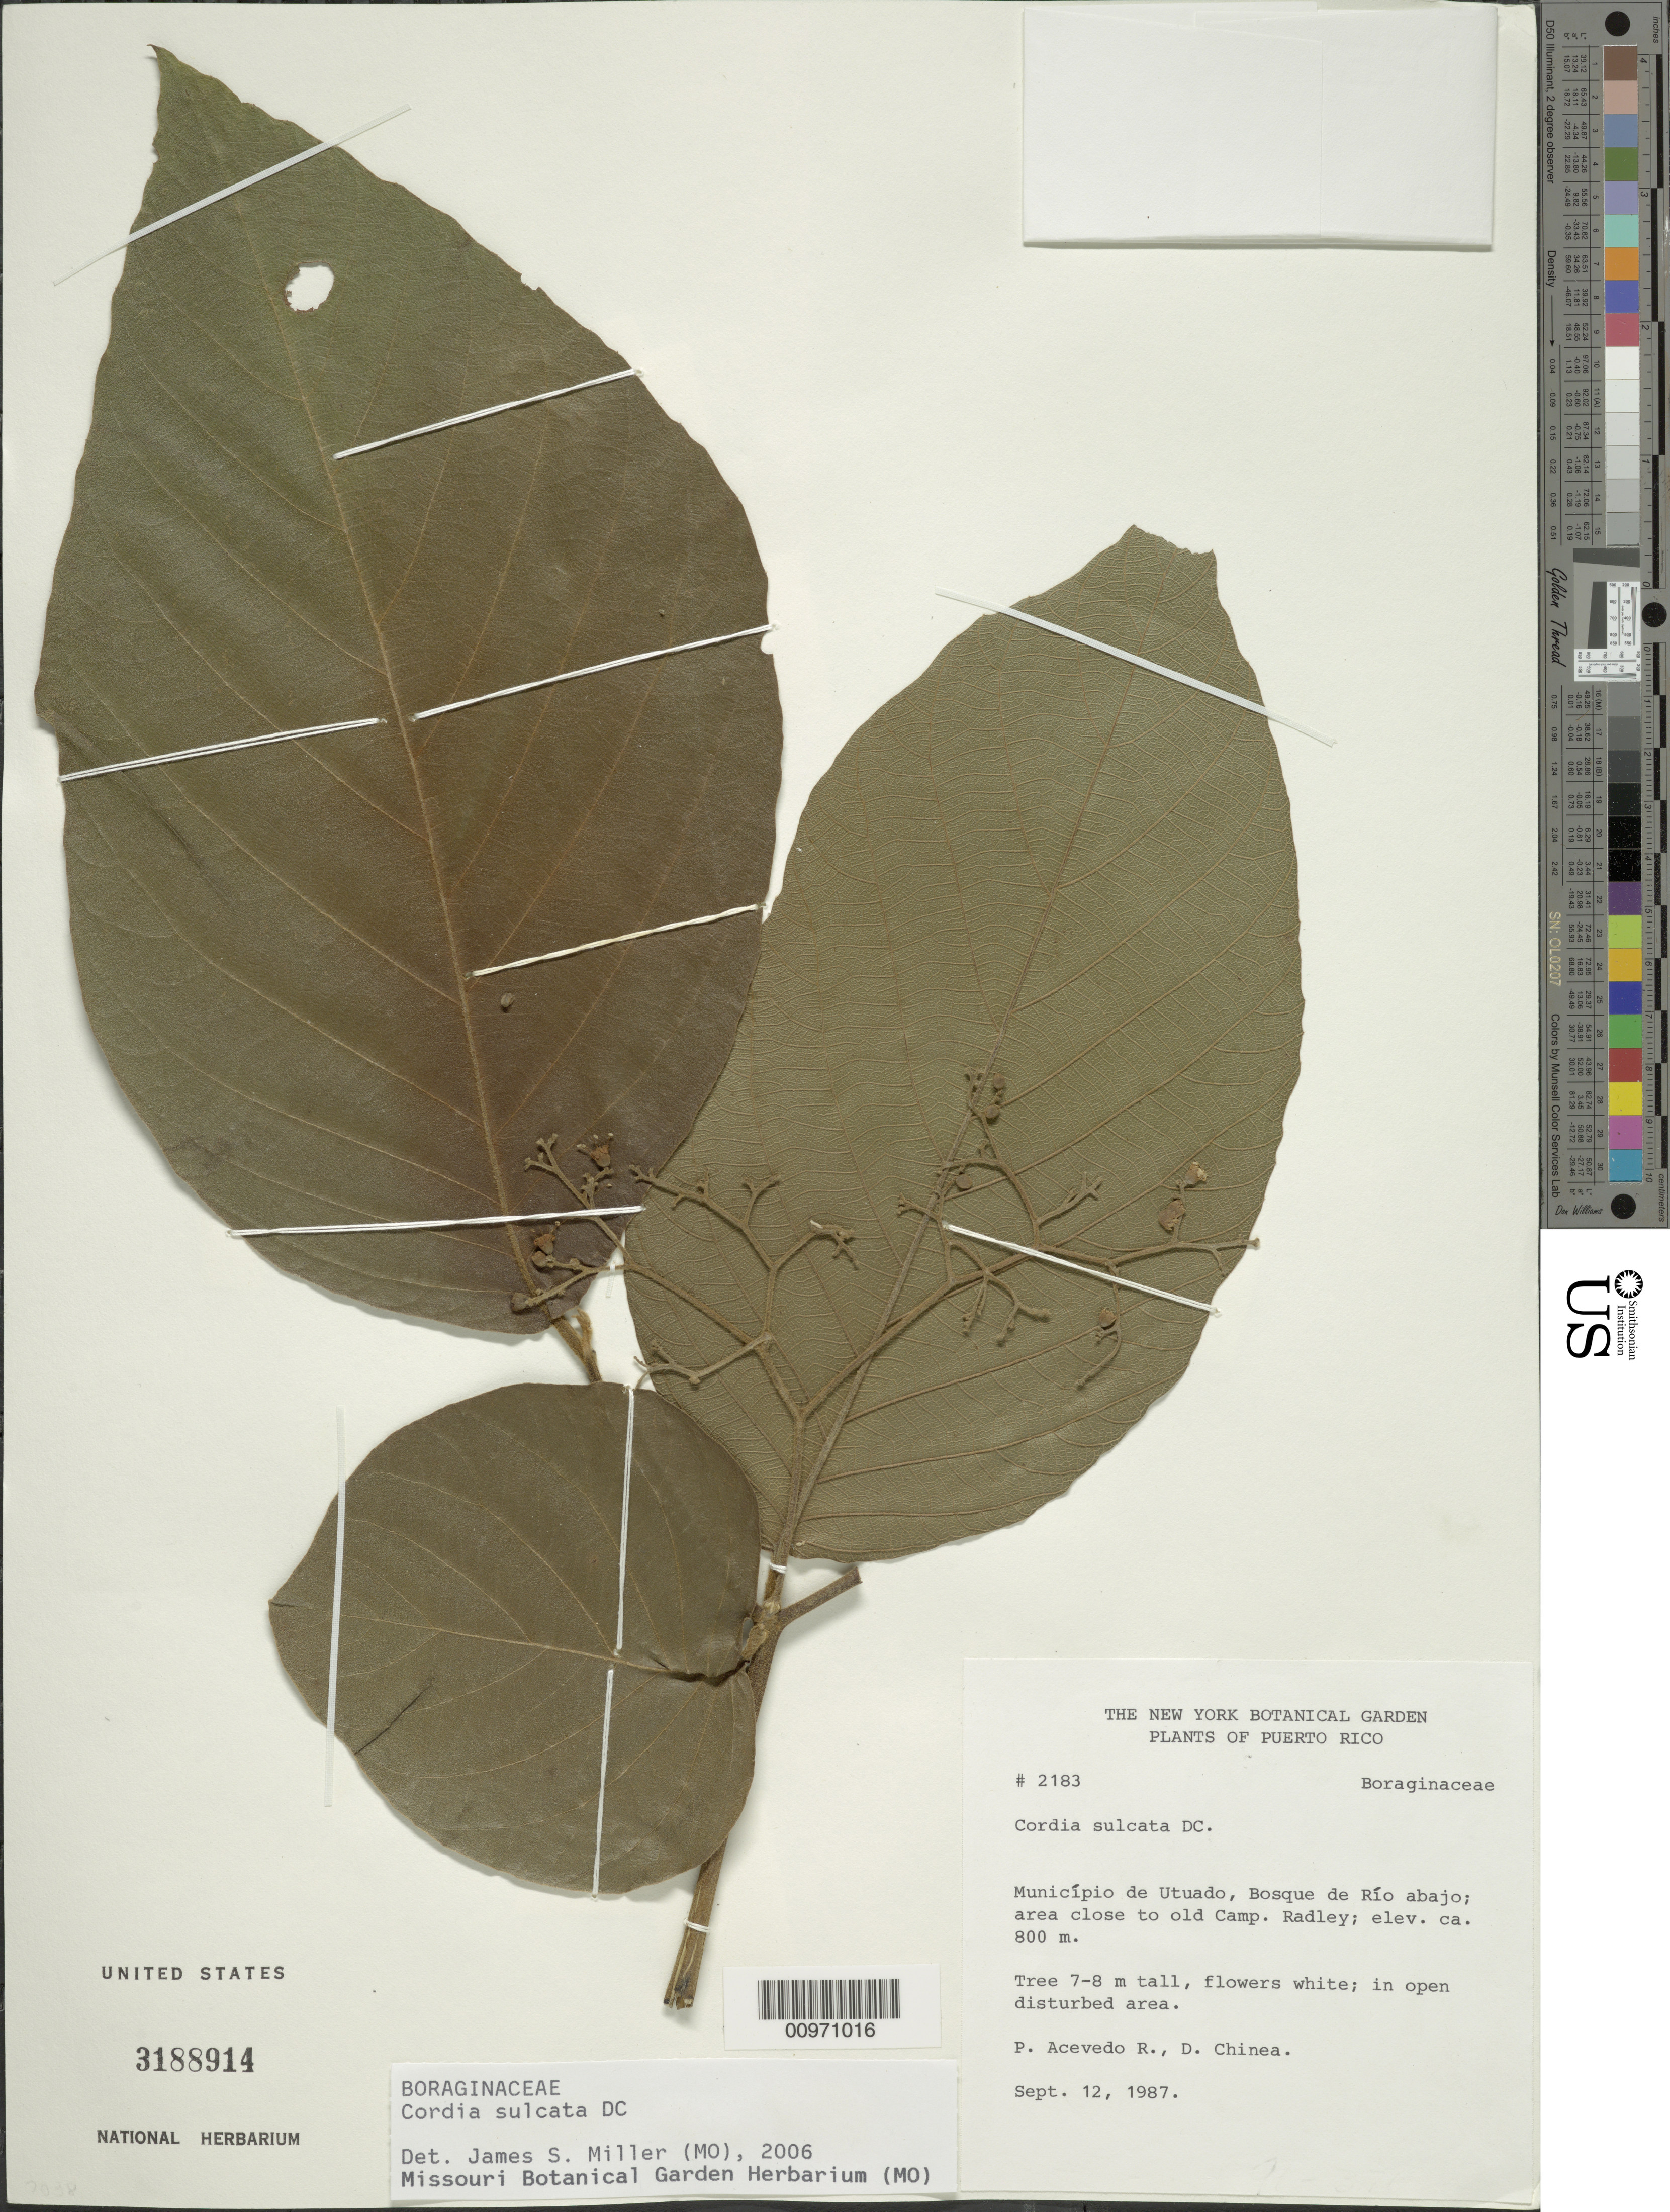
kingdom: Plantae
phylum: Tracheophyta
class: Magnoliopsida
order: Boraginales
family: Cordiaceae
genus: Cordia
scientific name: Cordia sulcata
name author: DC.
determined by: Miller, James S., (MO), Missouri Botanical Garden (UNITED STATES)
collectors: P. Acevedo-Rodr. & D. Chinea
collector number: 2183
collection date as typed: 12 Sep 1987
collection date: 1987-09-12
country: Puerto Rico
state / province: Utuado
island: Puerto Rico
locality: Município de Utado, Bosque de Río abajo; area close to old Camp Radley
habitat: In open disturbed area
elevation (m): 800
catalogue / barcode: US 3188914